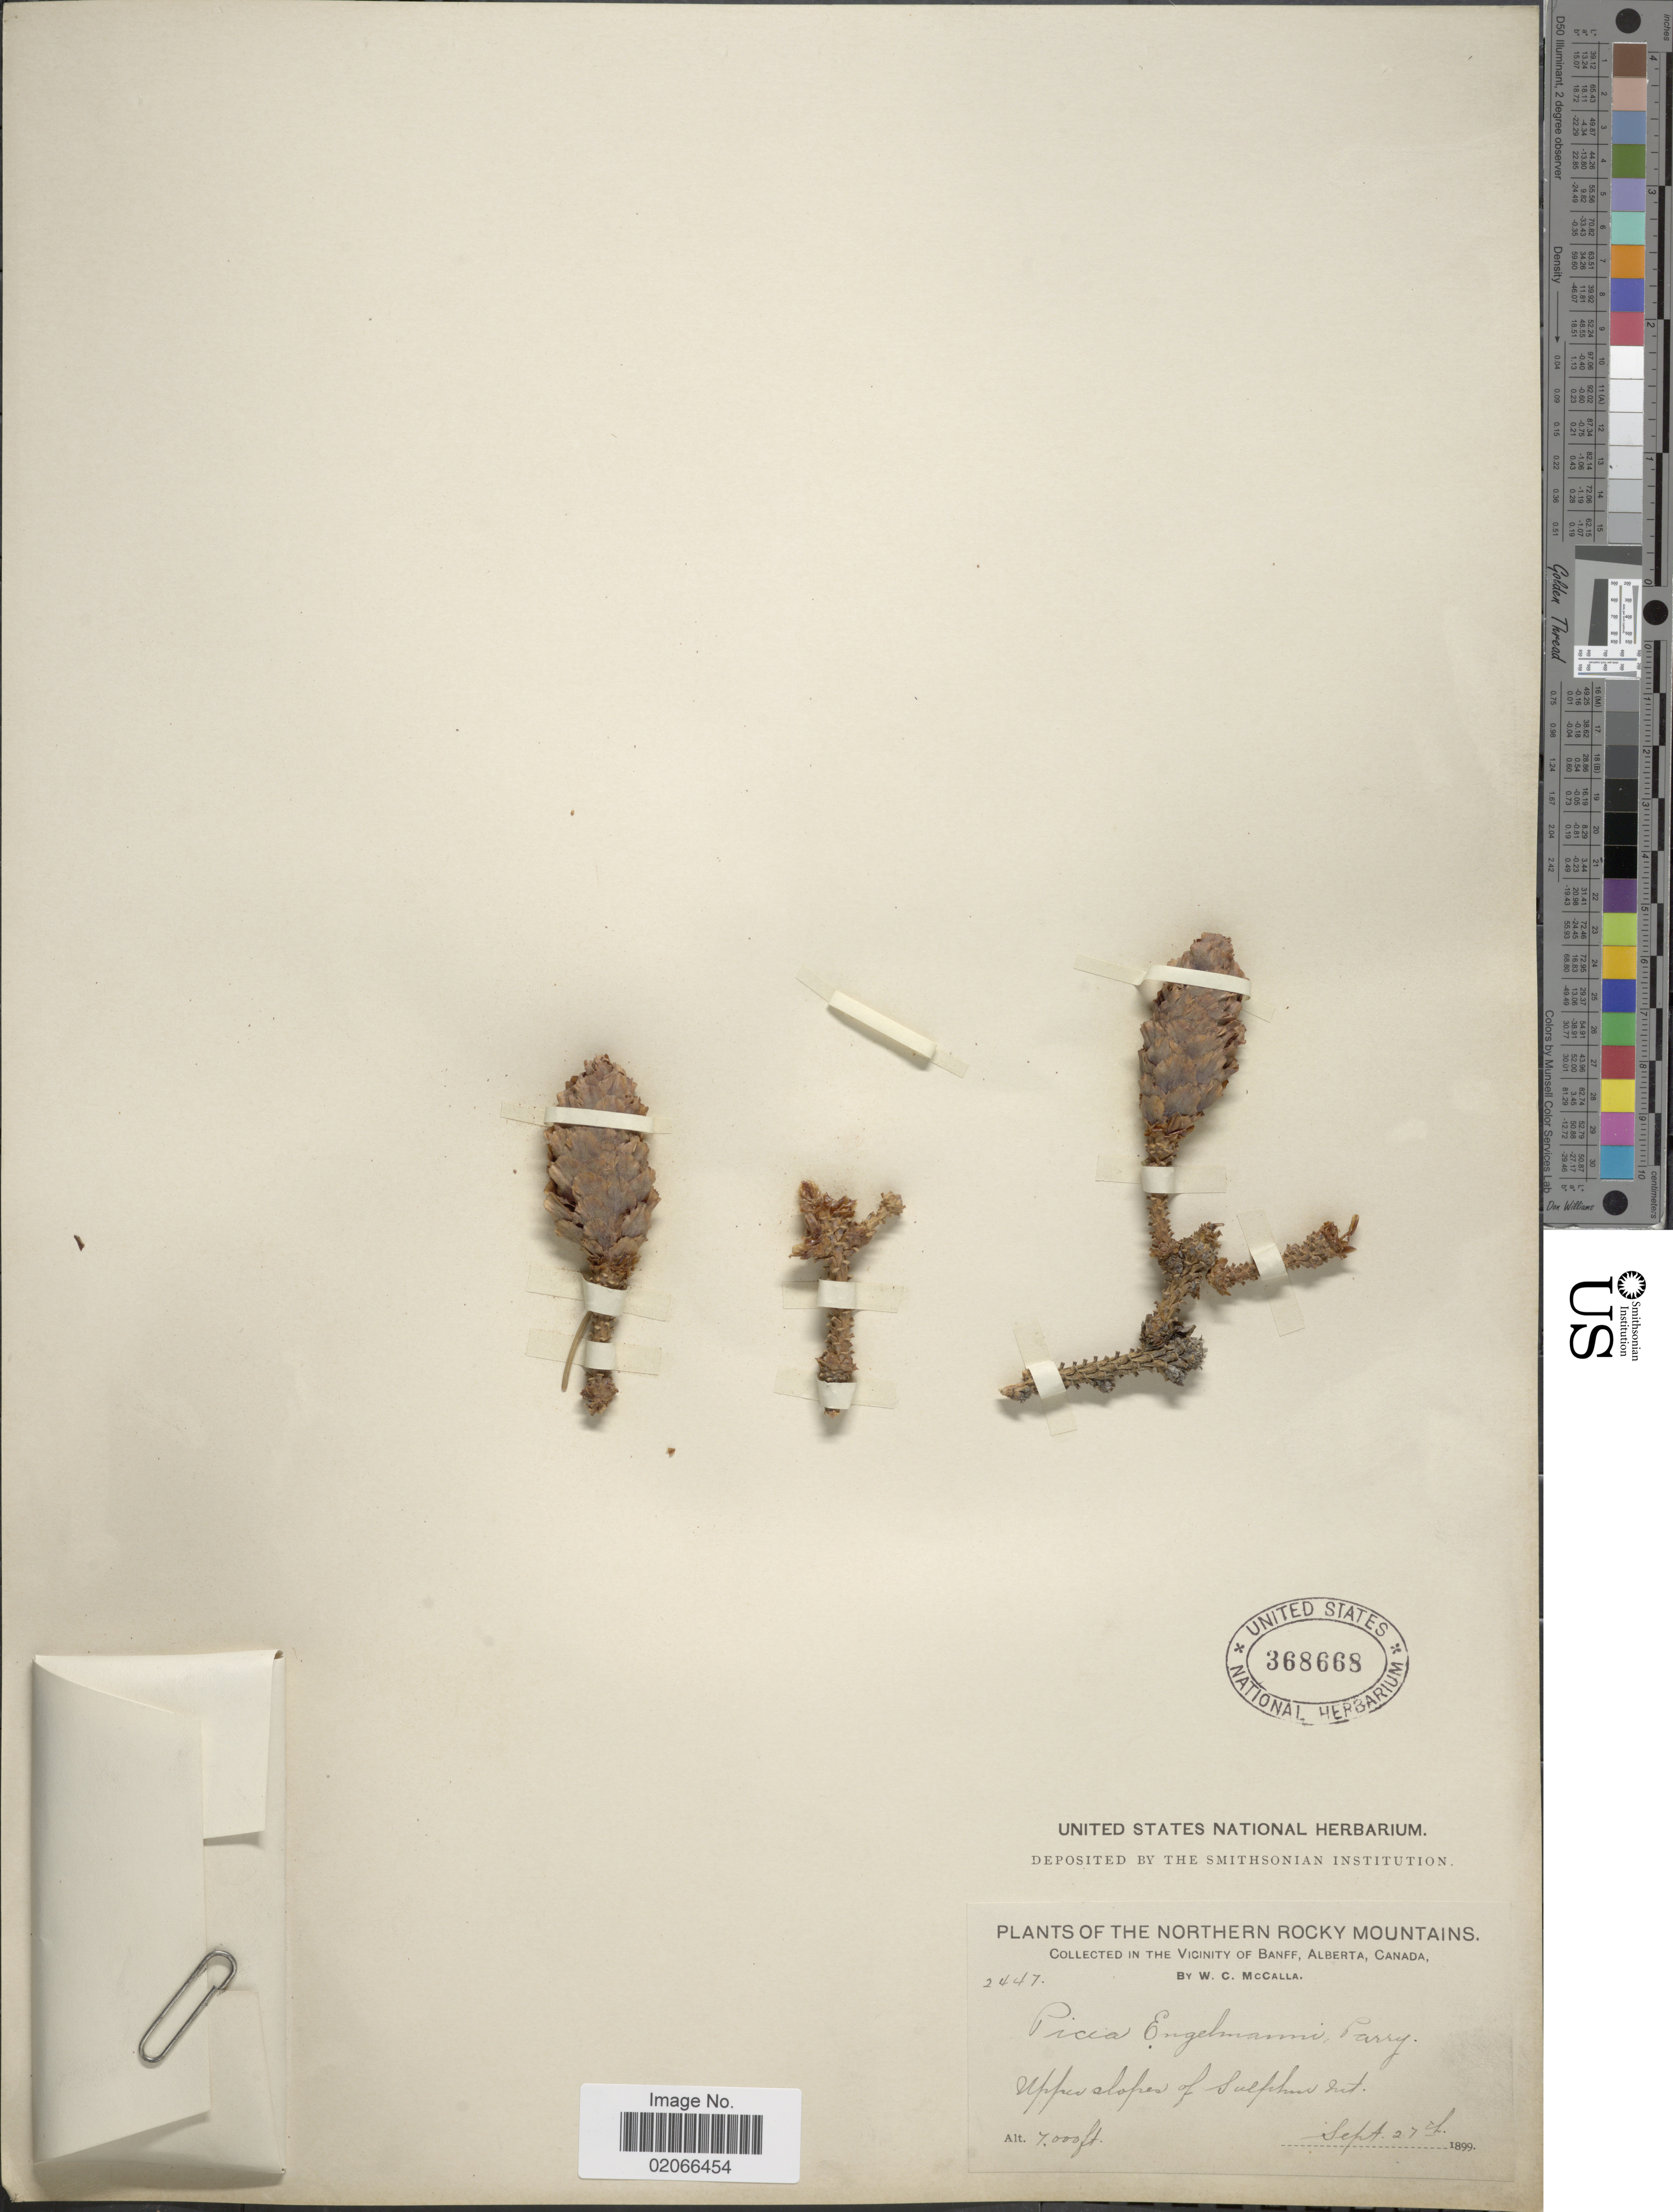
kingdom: Plantae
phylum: Tracheophyta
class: Pinopsida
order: Pinales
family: Pinaceae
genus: Picea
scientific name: Picea engelmannii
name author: Parry ex Engelm.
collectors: W. McCalla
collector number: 2447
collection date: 1899-09-27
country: Canada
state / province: Alberta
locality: Northern Rocky Mountains, in the vicinity of Banff, upper slopes of Sulphur Mt.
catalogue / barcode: US 368668